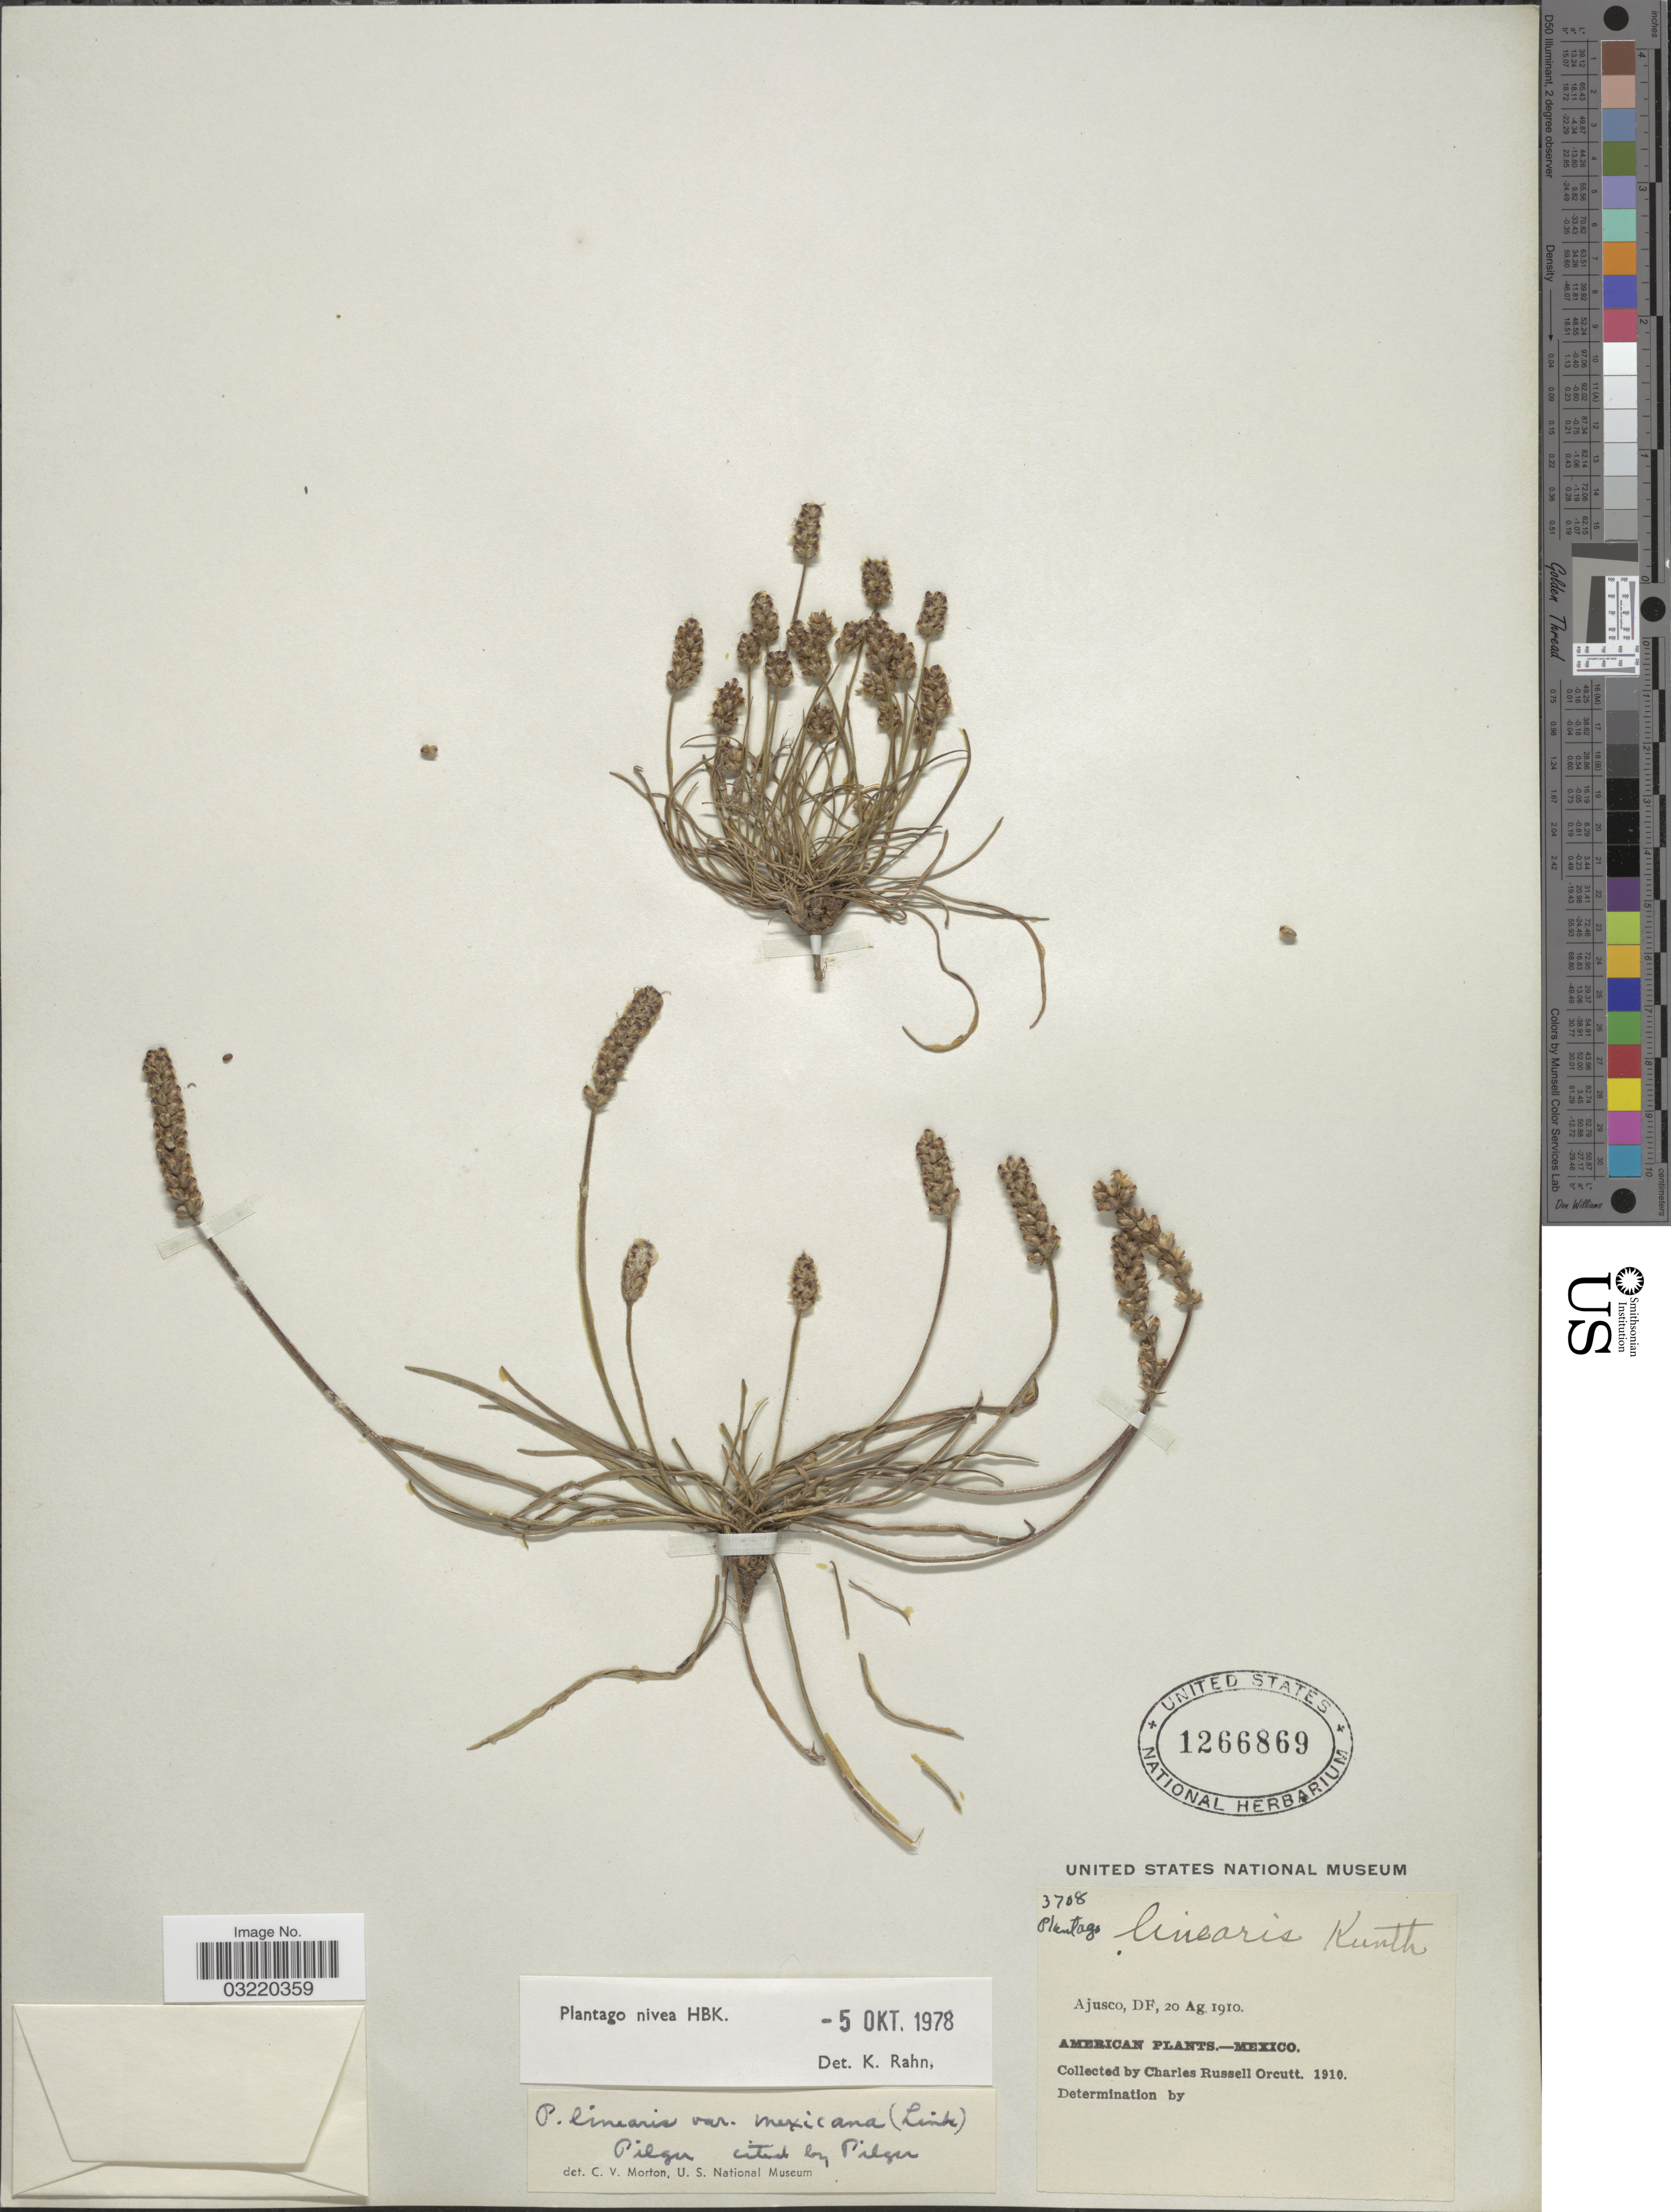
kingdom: Plantae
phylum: Tracheophyta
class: Magnoliopsida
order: Lamiales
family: Plantaginaceae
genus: Plantago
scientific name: Plantago nivea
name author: Kunth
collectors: C. R. Orcutt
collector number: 3708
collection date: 1910-08-20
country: Mexico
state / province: Distrito Federal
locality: Ajusco, DF.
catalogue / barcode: US 1266869